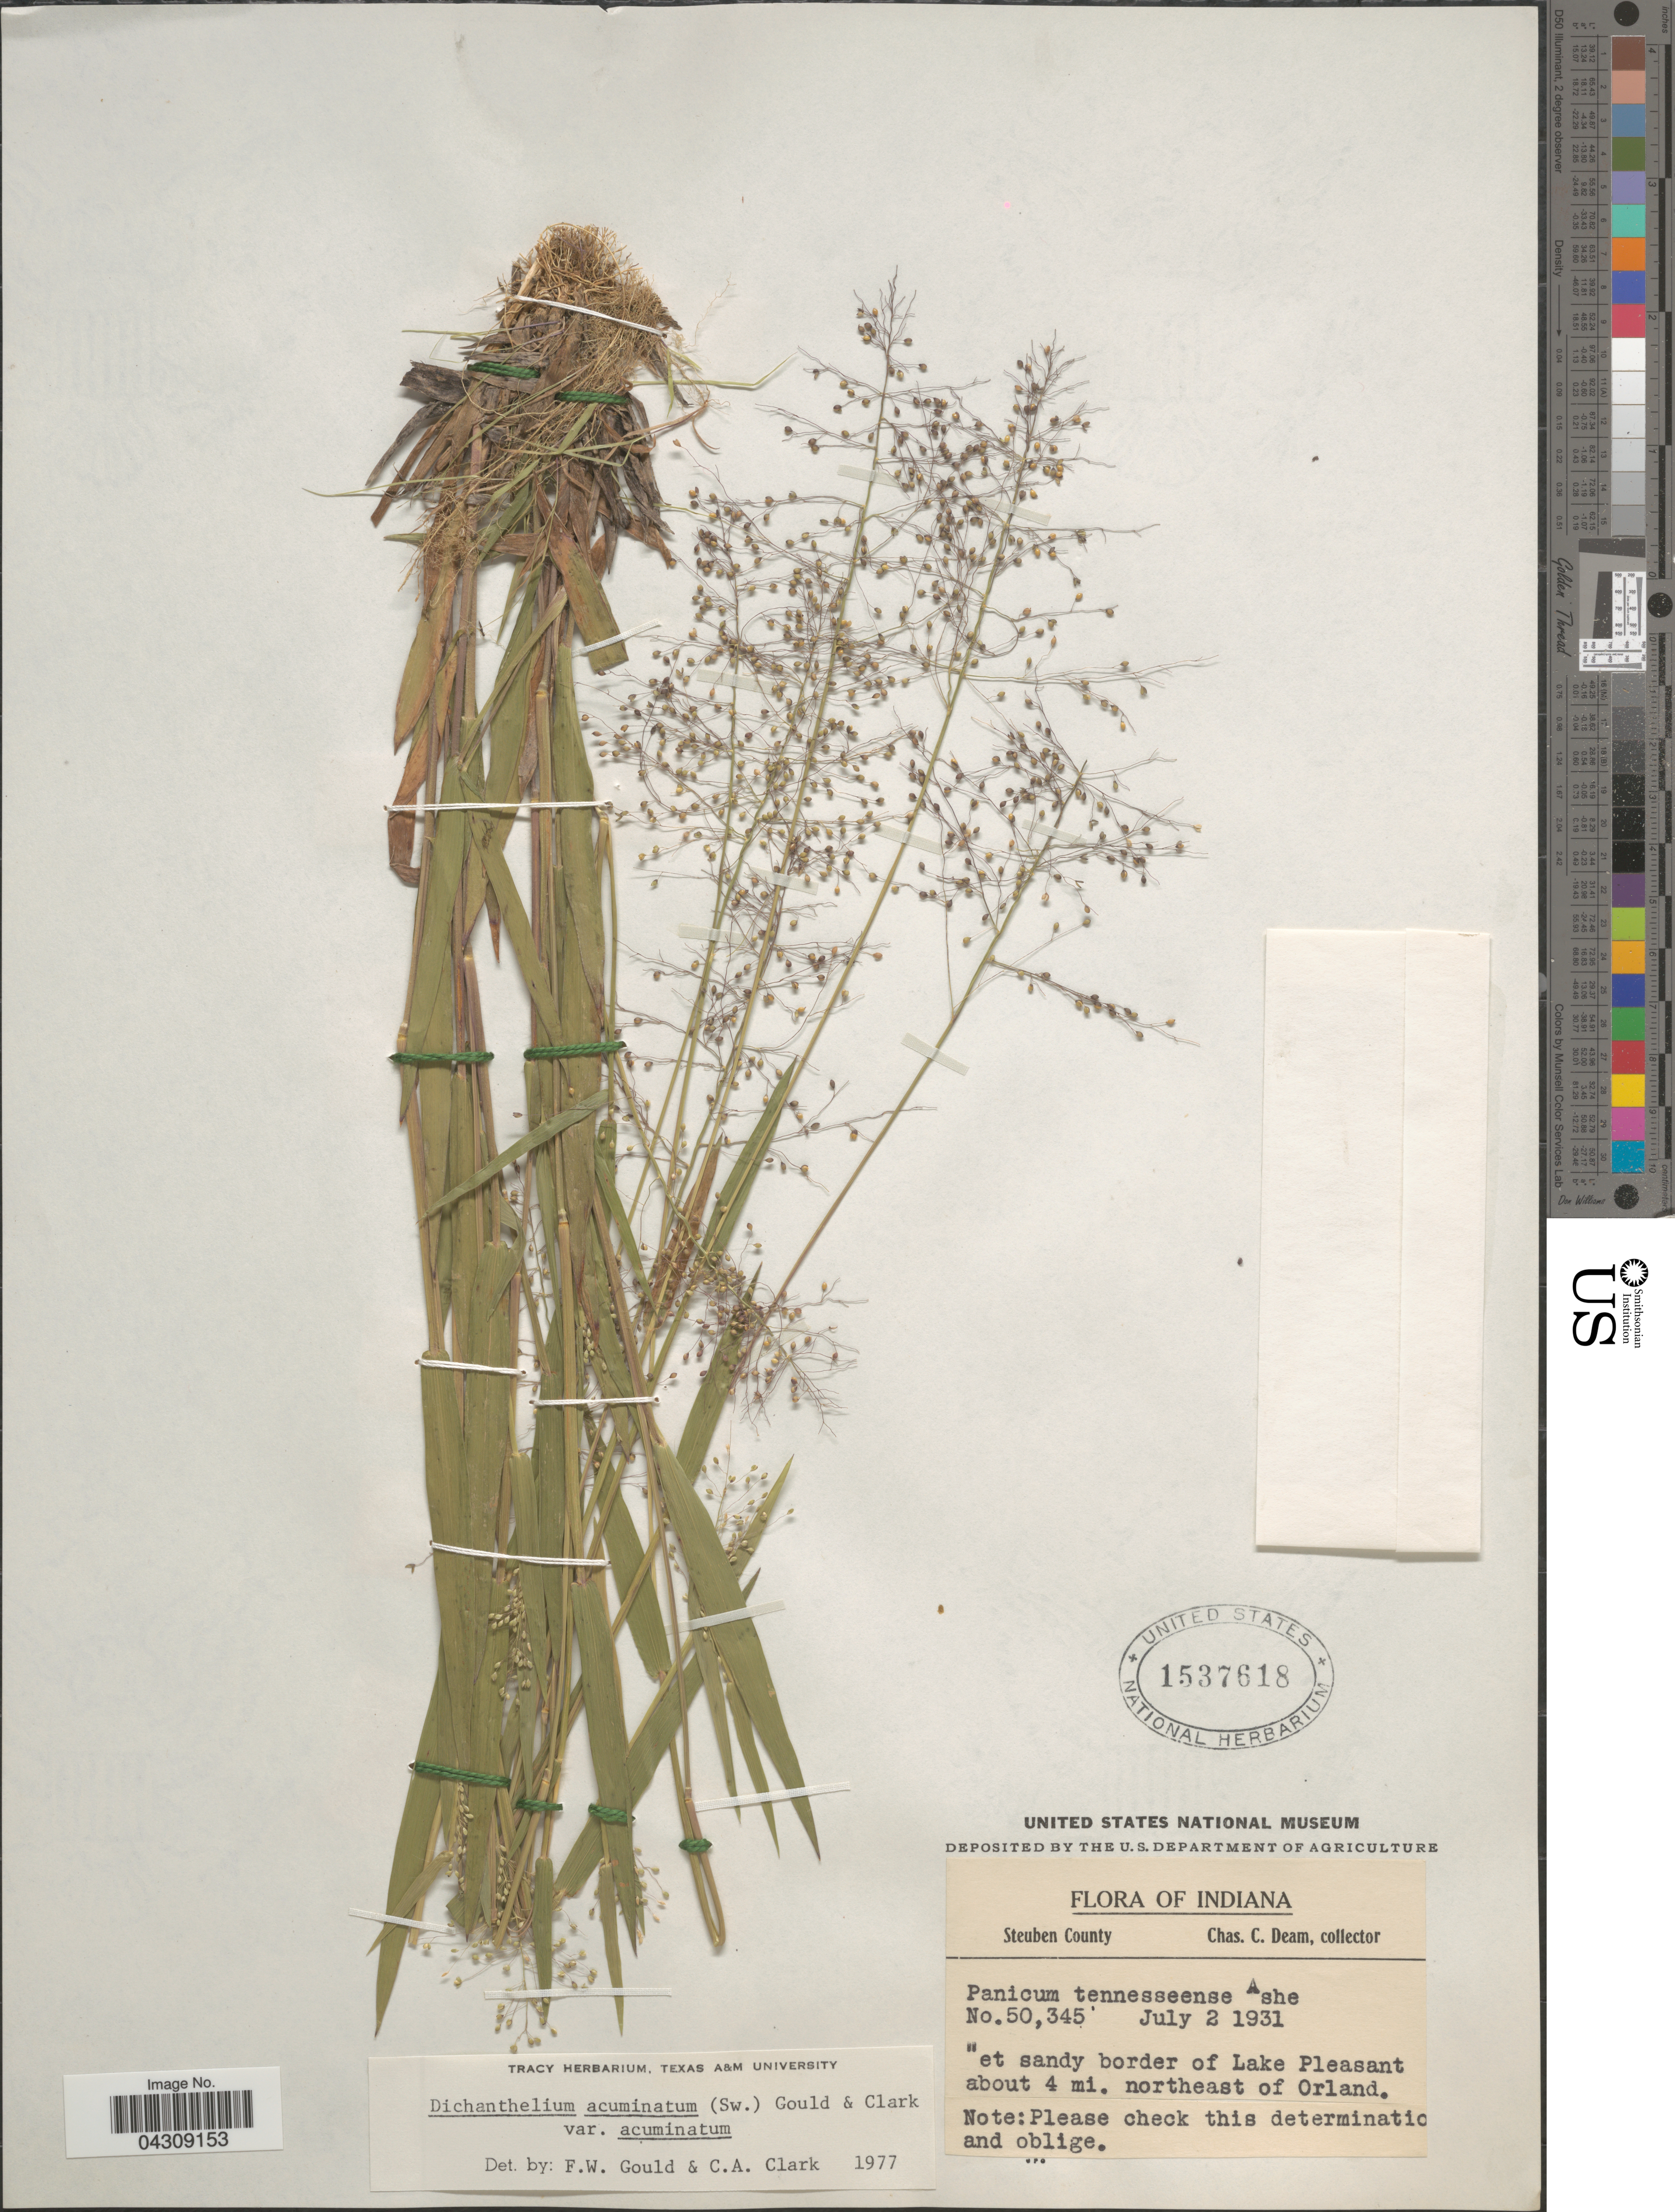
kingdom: Plantae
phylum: Tracheophyta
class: Liliopsida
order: Poales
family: Poaceae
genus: Dichanthelium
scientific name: Dichanthelium acuminatum var. acuminatum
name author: (Sw.) Gould & C.A. Clark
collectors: C. C. Deam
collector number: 50345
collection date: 1931-07-02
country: United States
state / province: Indiana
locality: Steuben County. "et sandy border of Lake Pleasant about 4 mi. northeast of Orland.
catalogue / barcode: US 1537618